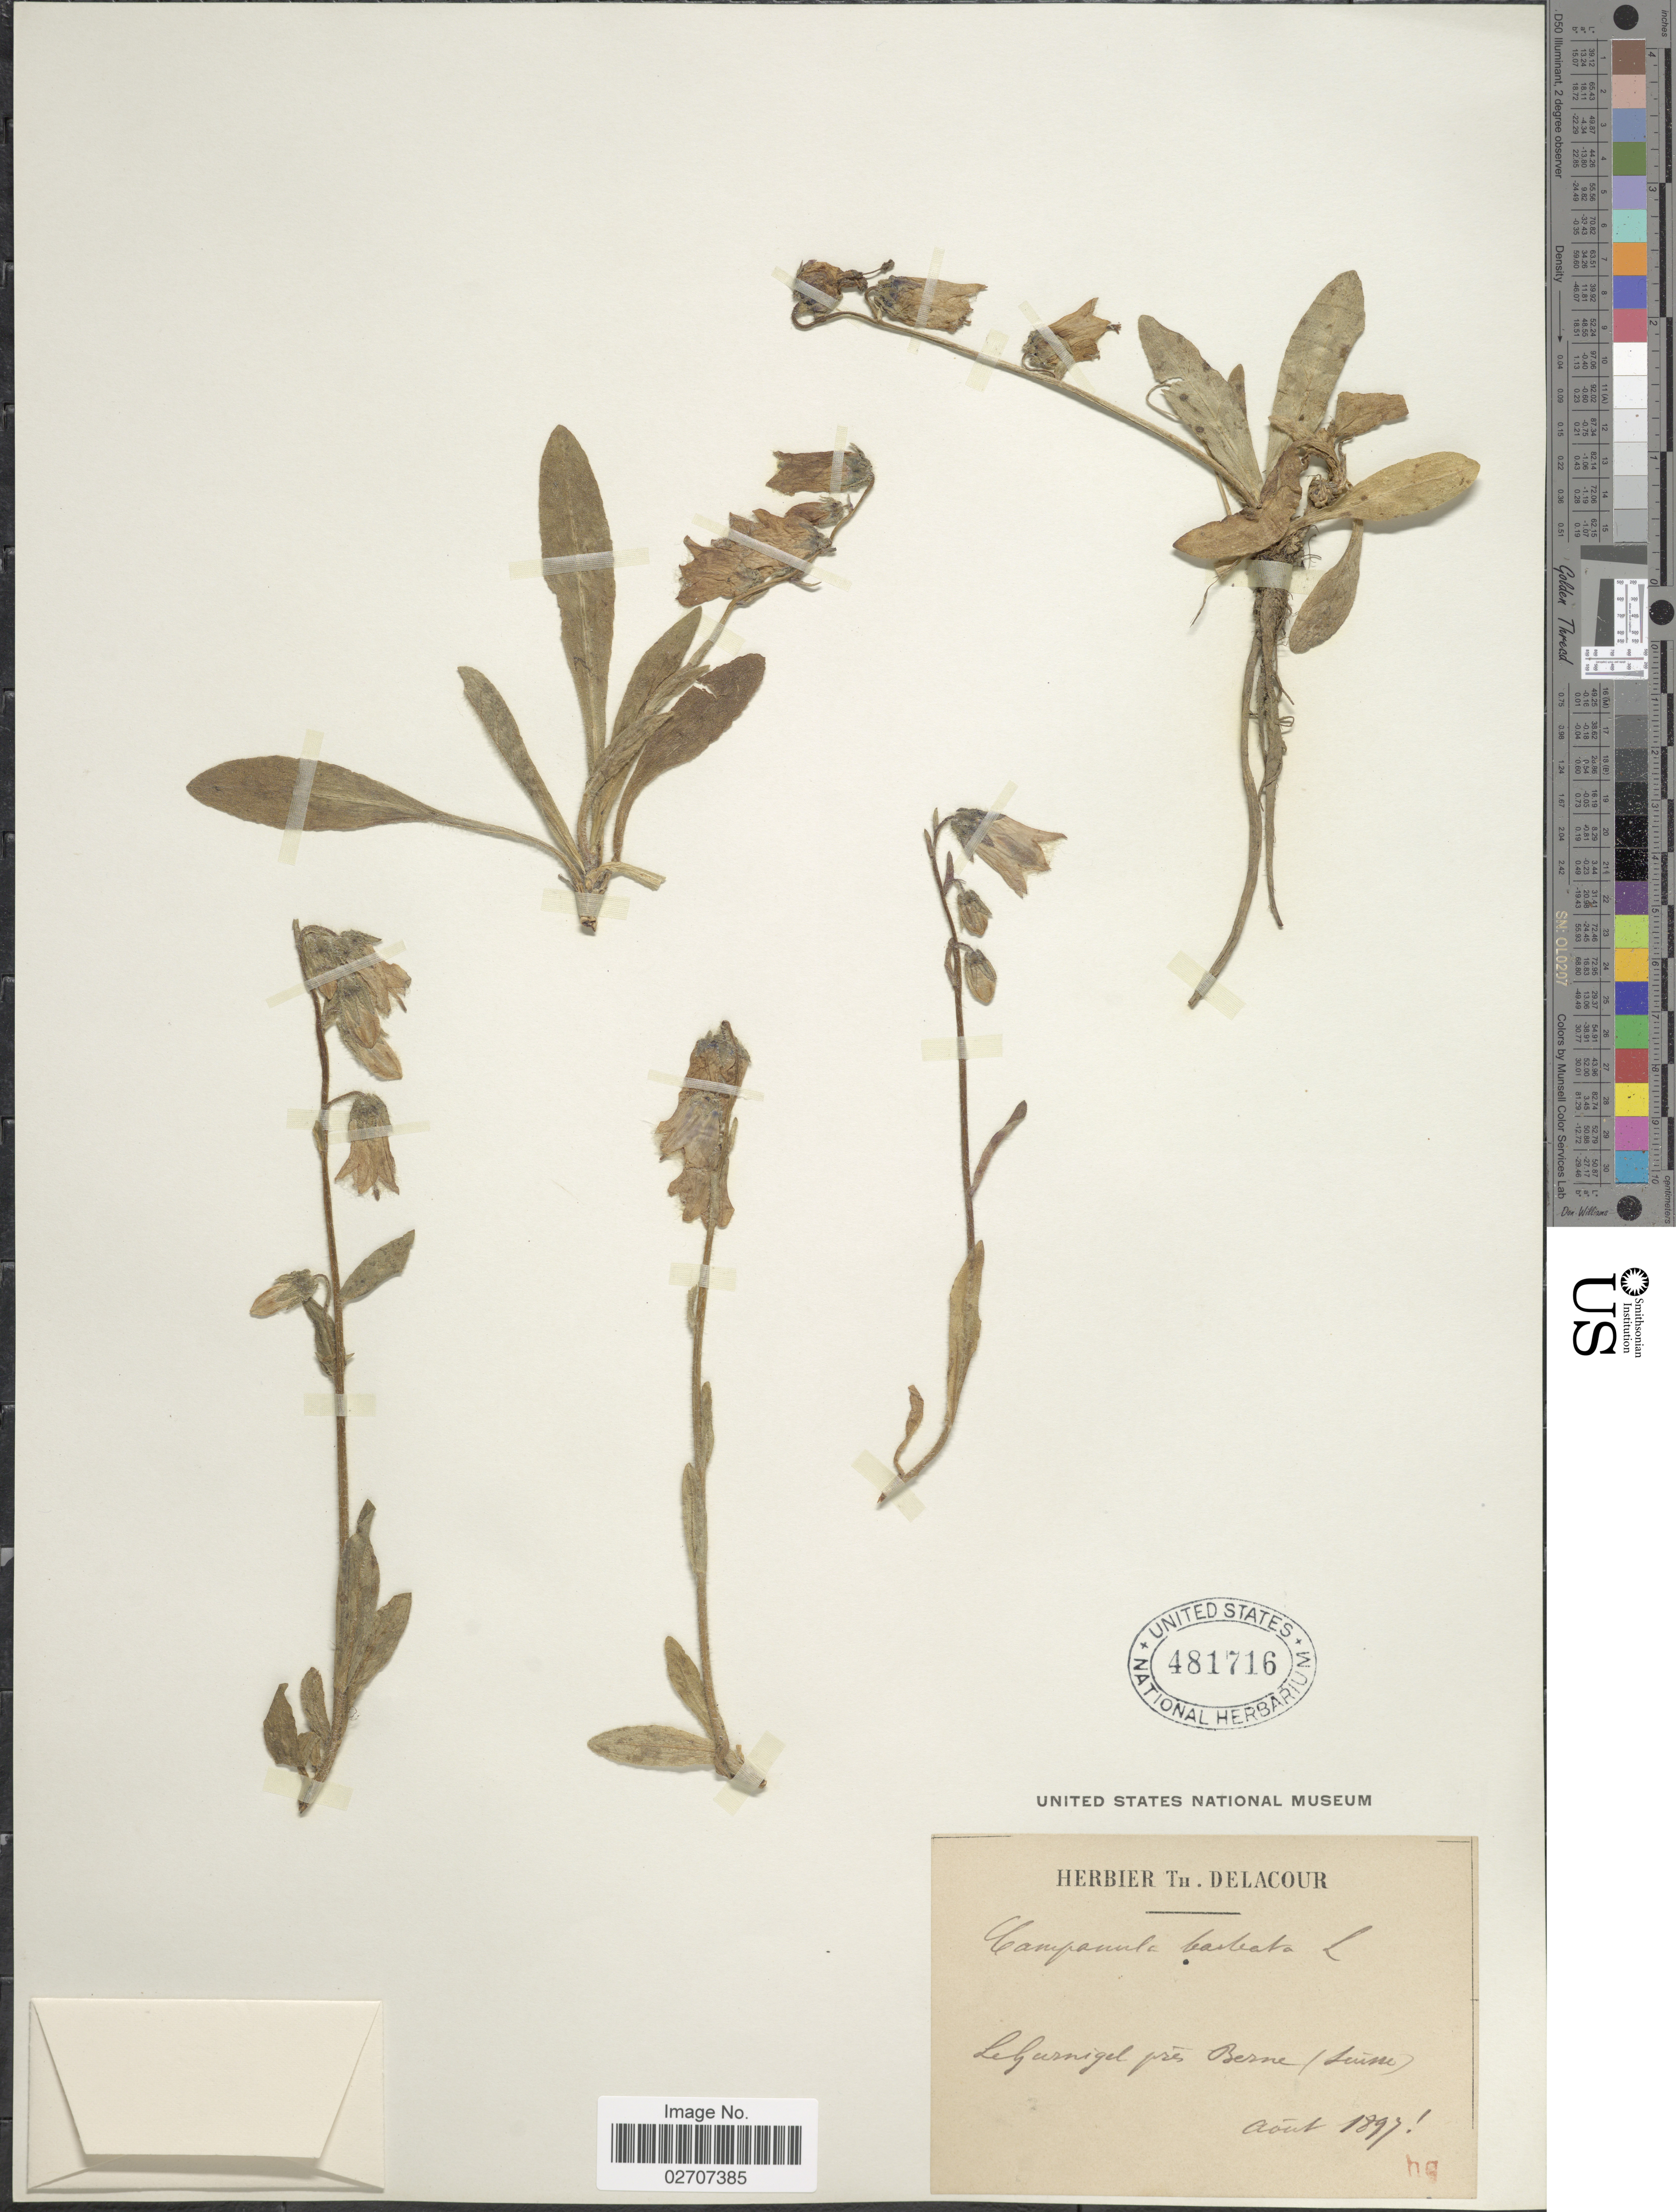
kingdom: Plantae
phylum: Tracheophyta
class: Magnoliopsida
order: Asterales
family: Campanulaceae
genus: Campanula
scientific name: Campanula barbata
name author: L.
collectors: T. Delacour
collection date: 1897-08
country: Switzerland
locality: Le Gurnigel pres Berne (Suisse)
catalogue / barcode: US 481716